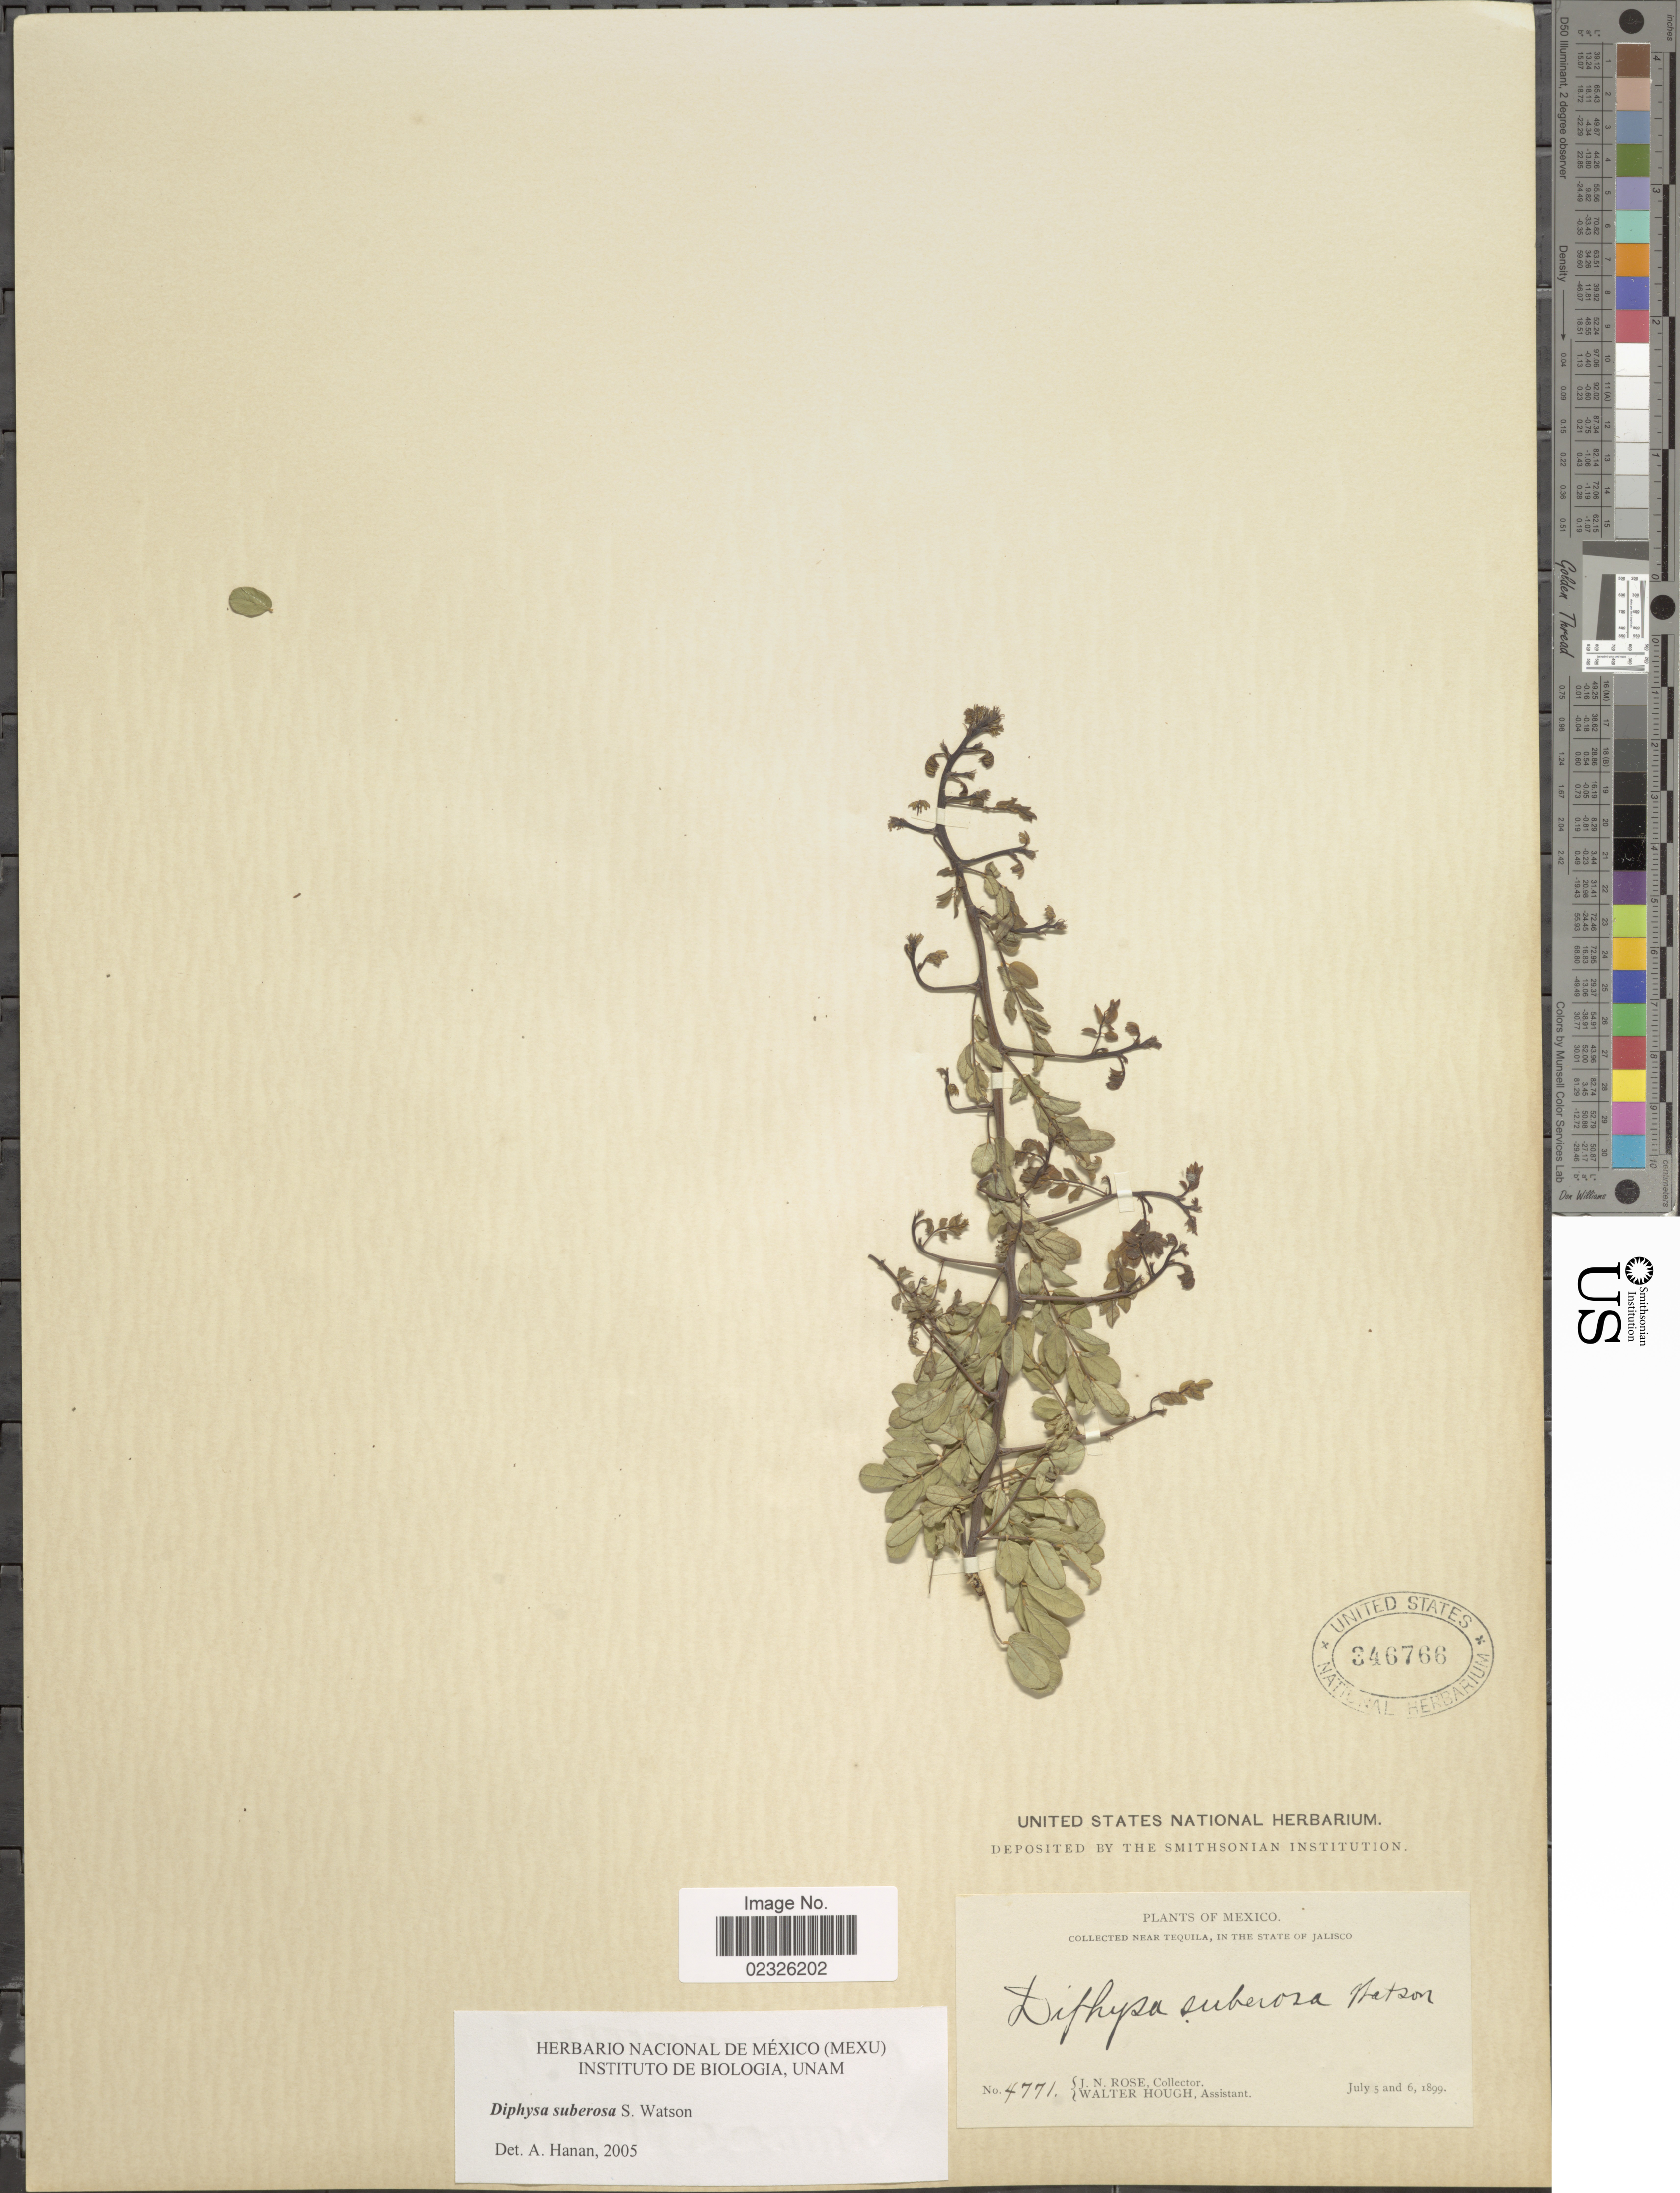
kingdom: Plantae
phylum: Tracheophyta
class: Magnoliopsida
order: Fabales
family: Fabaceae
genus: Diphysa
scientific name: Diphysa suberosa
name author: S. Watson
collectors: J. N. Rose & W. Hough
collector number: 4771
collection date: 1899-07-05/1899-07-06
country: Mexico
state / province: Jalisco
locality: Near Tequila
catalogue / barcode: US 346766